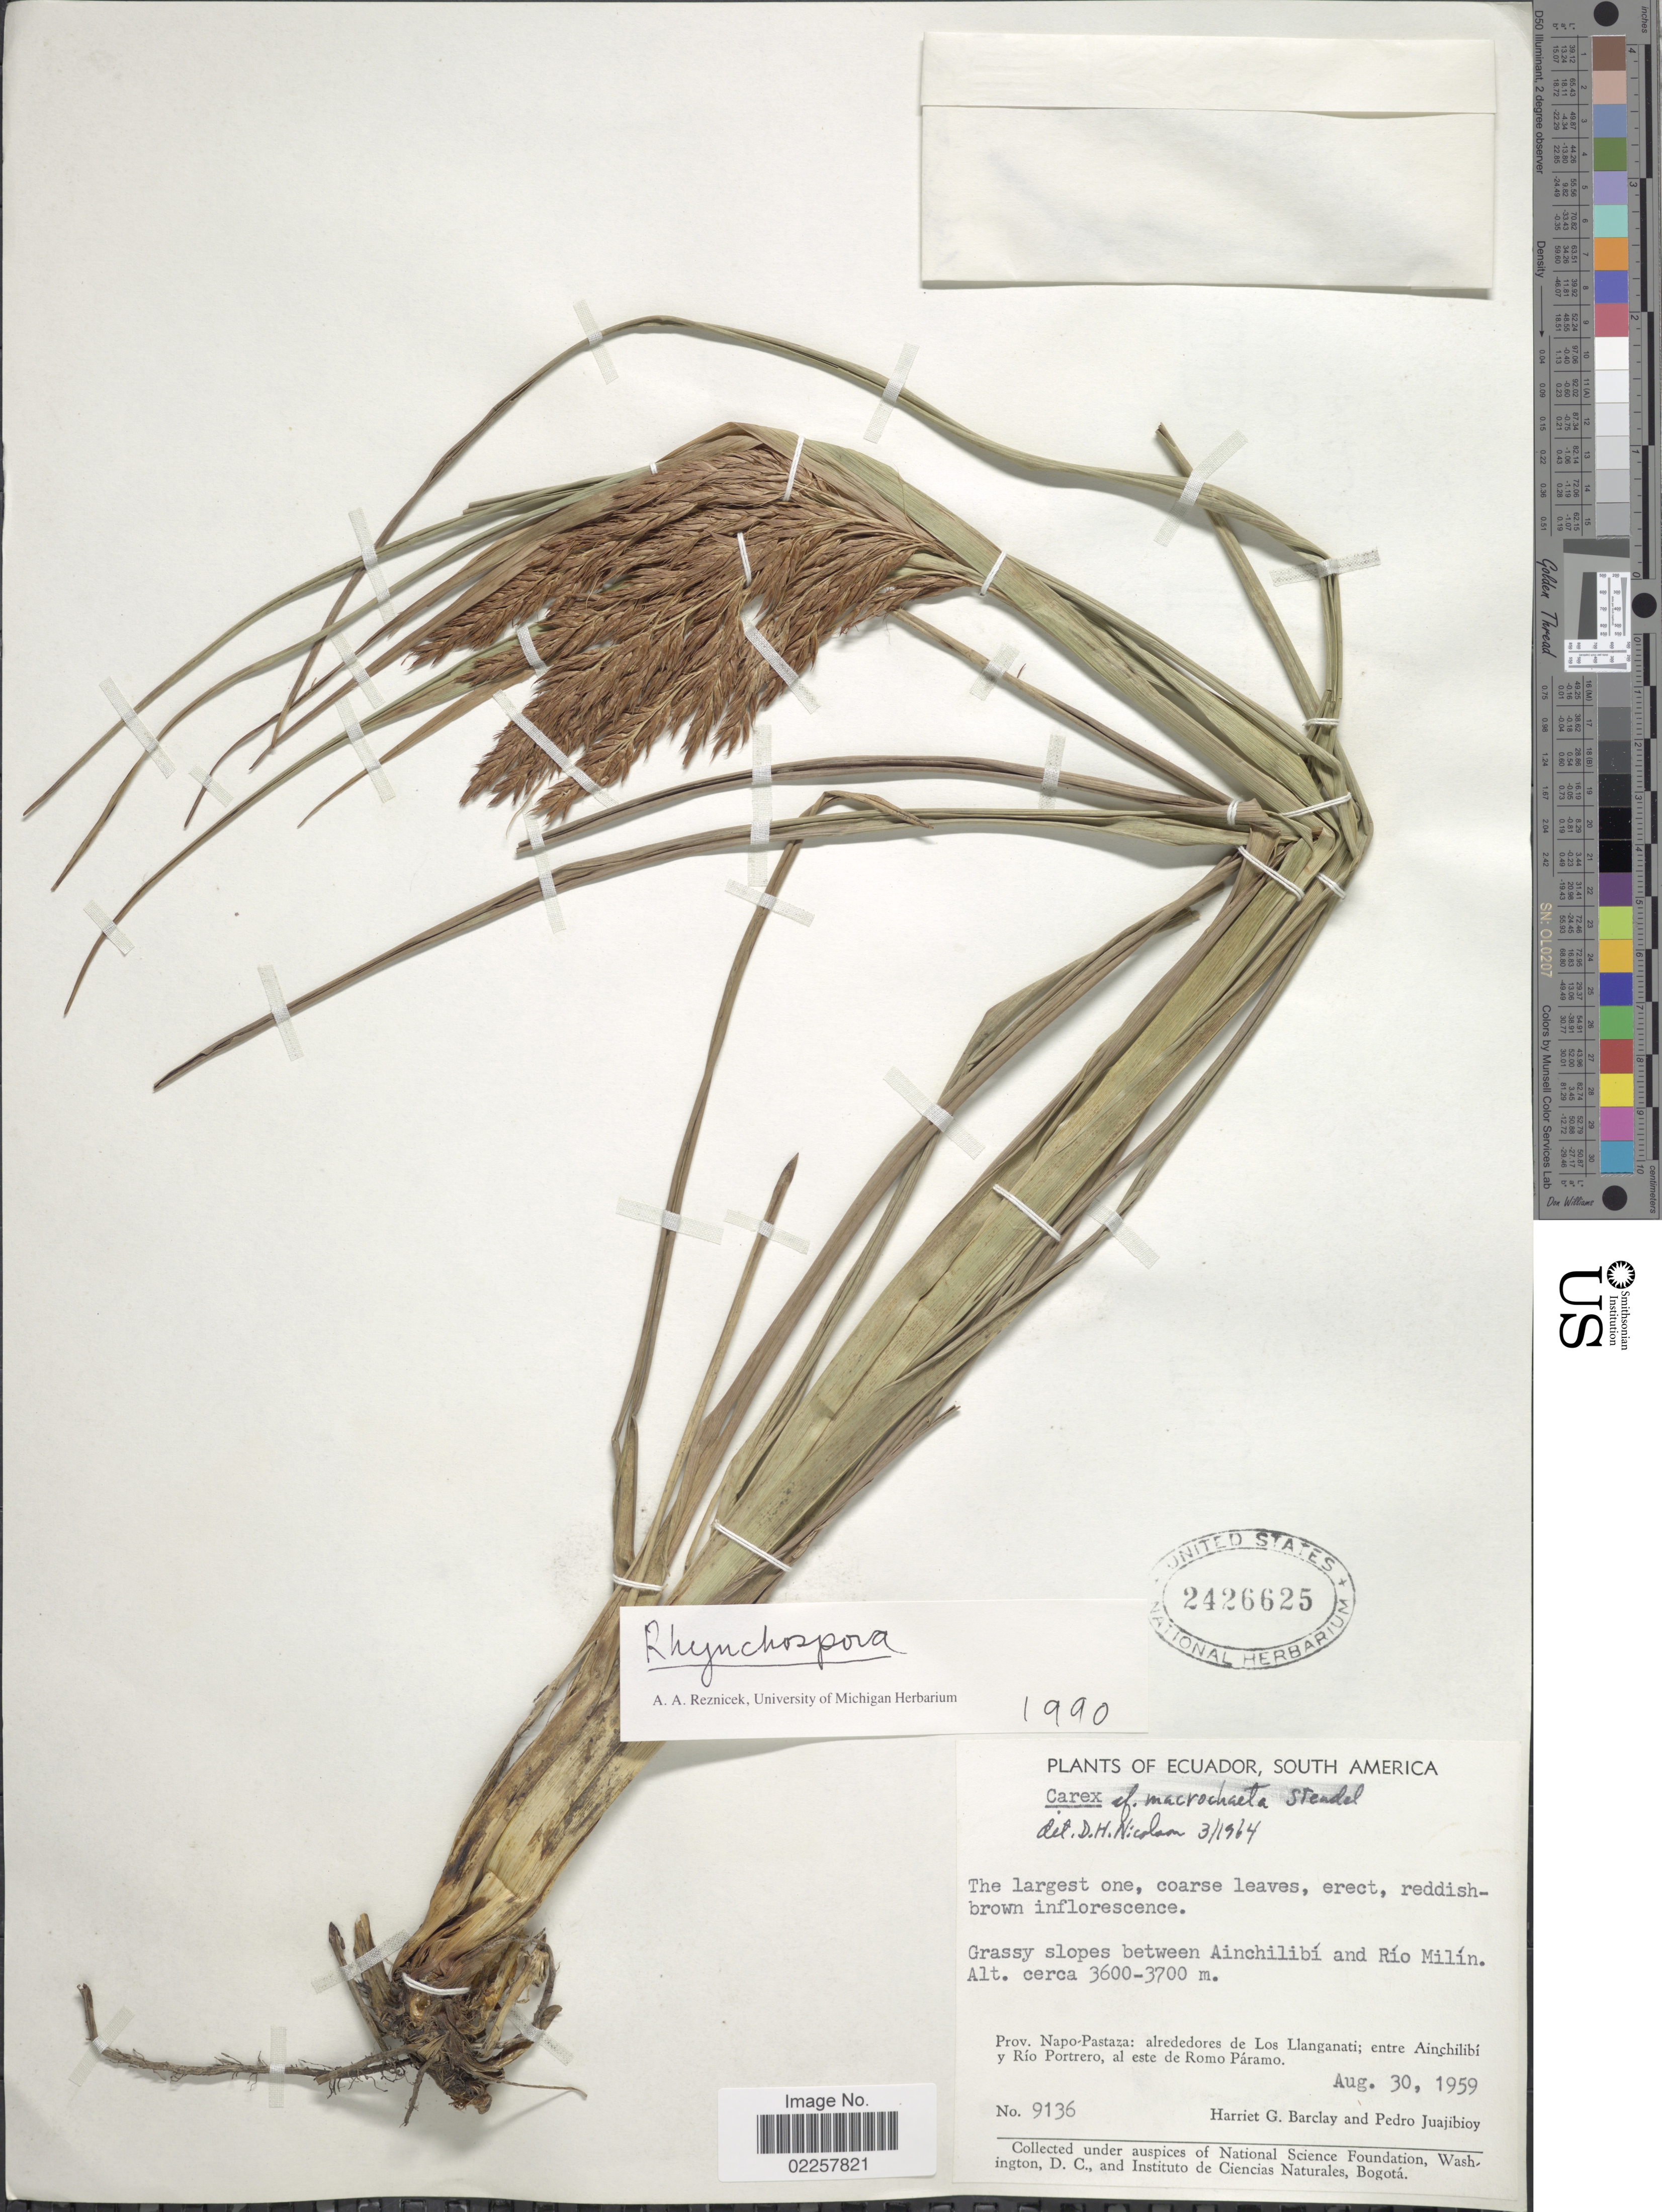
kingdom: Plantae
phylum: Tracheophyta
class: Liliopsida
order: Poales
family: Cyperaceae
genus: Rhynchospora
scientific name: Rhynchospora sp.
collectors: H. G. Barclay & P. Juajibioy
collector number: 9136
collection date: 1959-08-30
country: Ecuador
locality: Prov. Napo-Pastaza: alrededores de Los Llanganati: entre Ainchilibi y Rio Potrero, al este de Romo Paramo, Grassy slopes between Ainchilibi and Rio Milin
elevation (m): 3600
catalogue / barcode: US 2426625